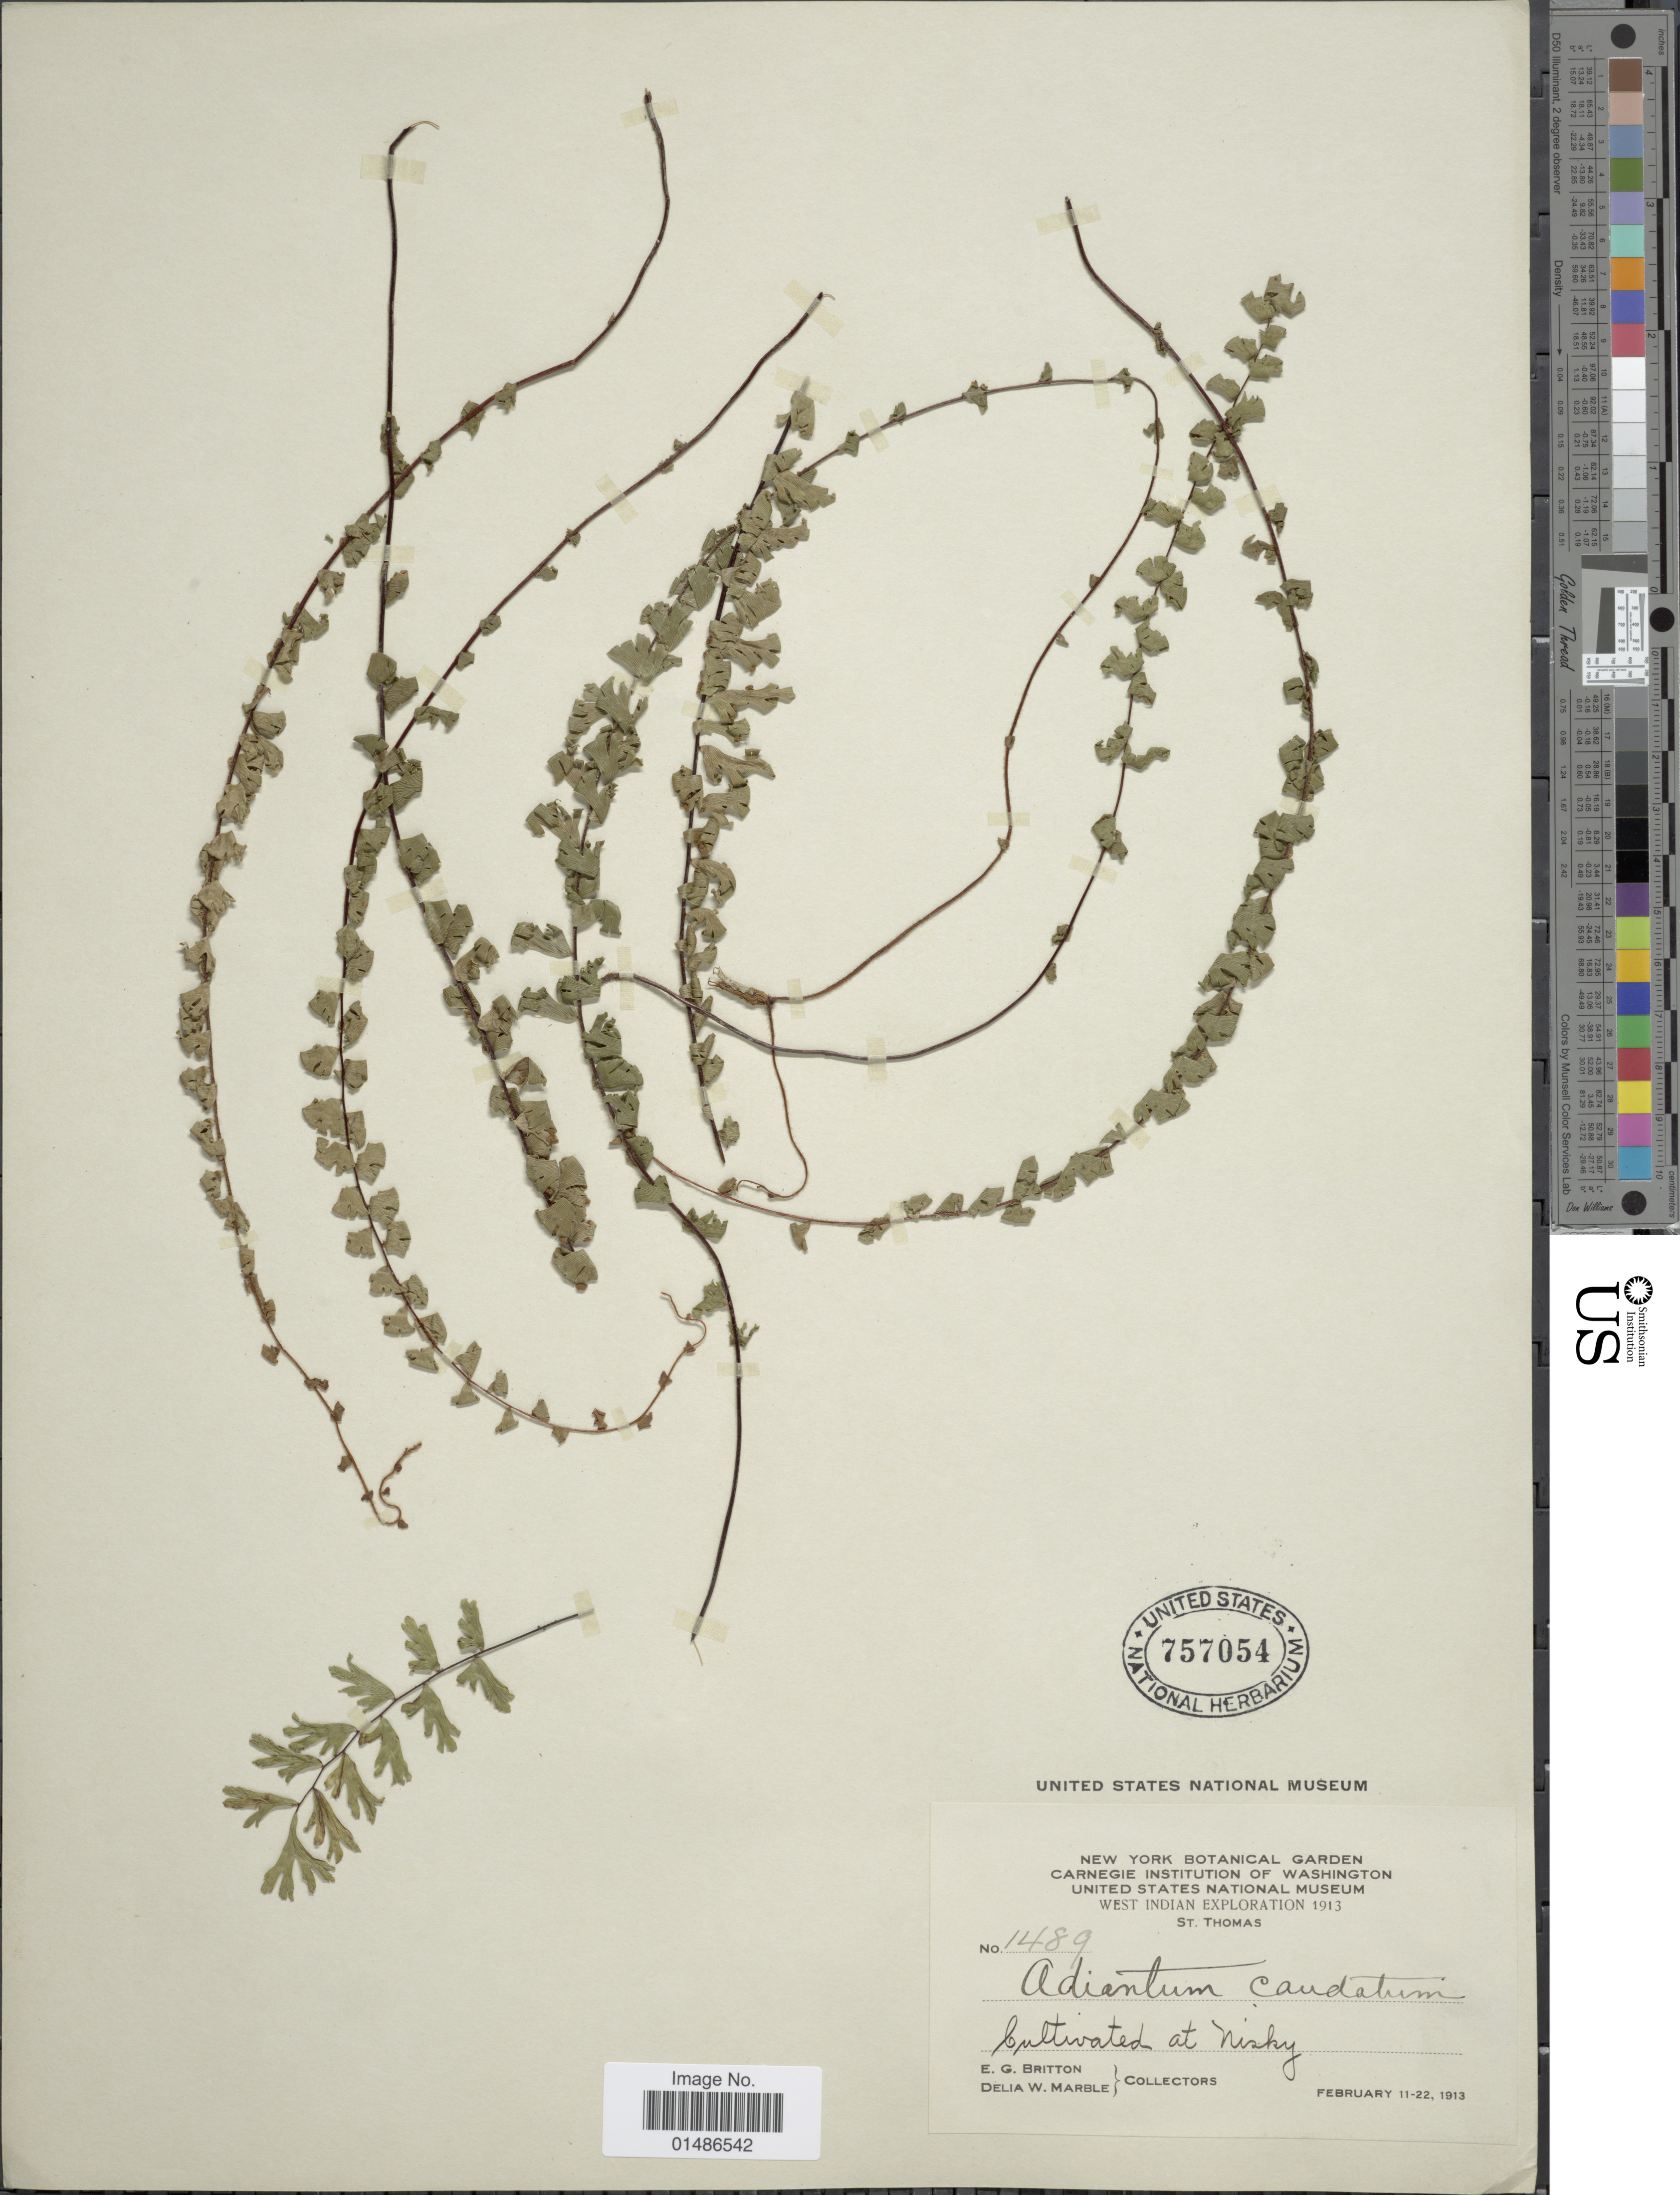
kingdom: Plantae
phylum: Tracheophyta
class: Polypodiopsida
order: Polypodiales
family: Pteridaceae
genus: Adiantum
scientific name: Adiantum caudatum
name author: L.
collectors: E. G. Britton & D. W. Marble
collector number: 1489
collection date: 1913-02-11/1913-02-22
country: U.S. Virgin Islands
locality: Saint Thomas. West Indian. Cultivated at Nisky.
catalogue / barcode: US 757054